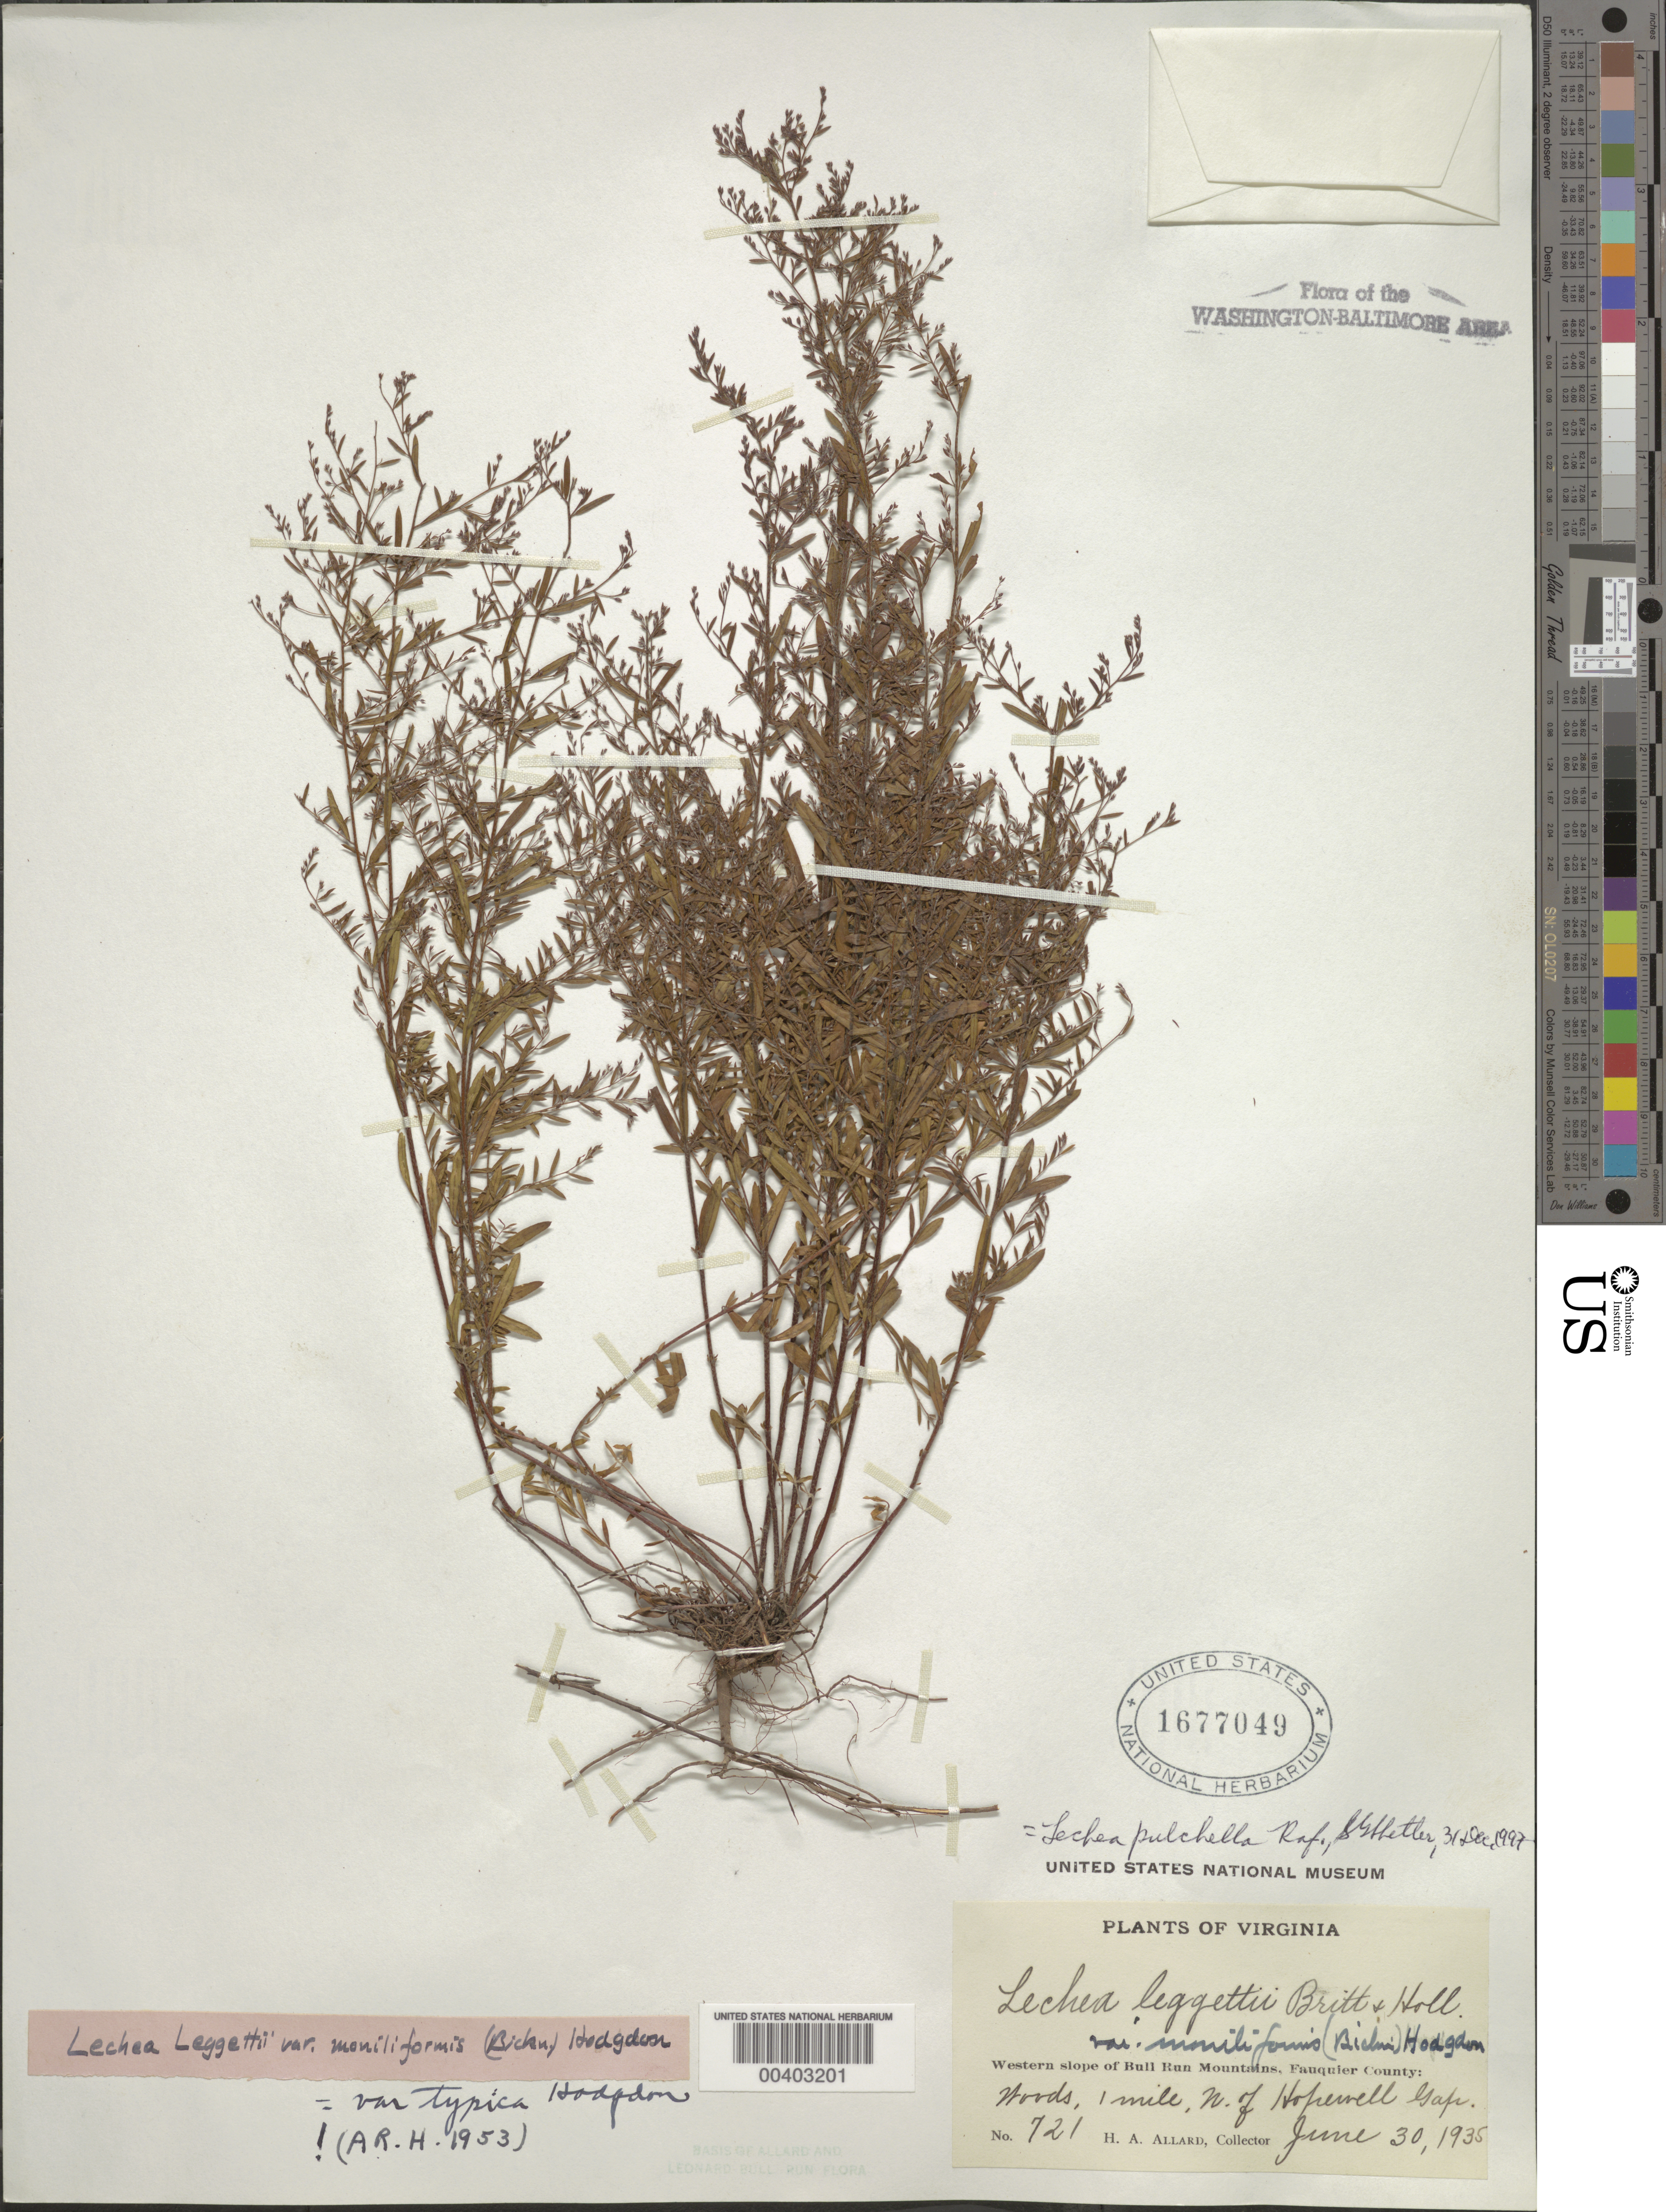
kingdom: Plantae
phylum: Tracheophyta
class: Magnoliopsida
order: Malvales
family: Cistaceae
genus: Lechea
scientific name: Lechea pulchella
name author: Raf.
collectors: H. A. Allard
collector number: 721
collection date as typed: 30 Jun 1935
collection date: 1935-06-30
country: United States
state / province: Virginia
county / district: Fauquier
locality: North of Hopewell Gap, western slope of Bull Run Mountains Bull Run Mts.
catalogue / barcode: US 1677049